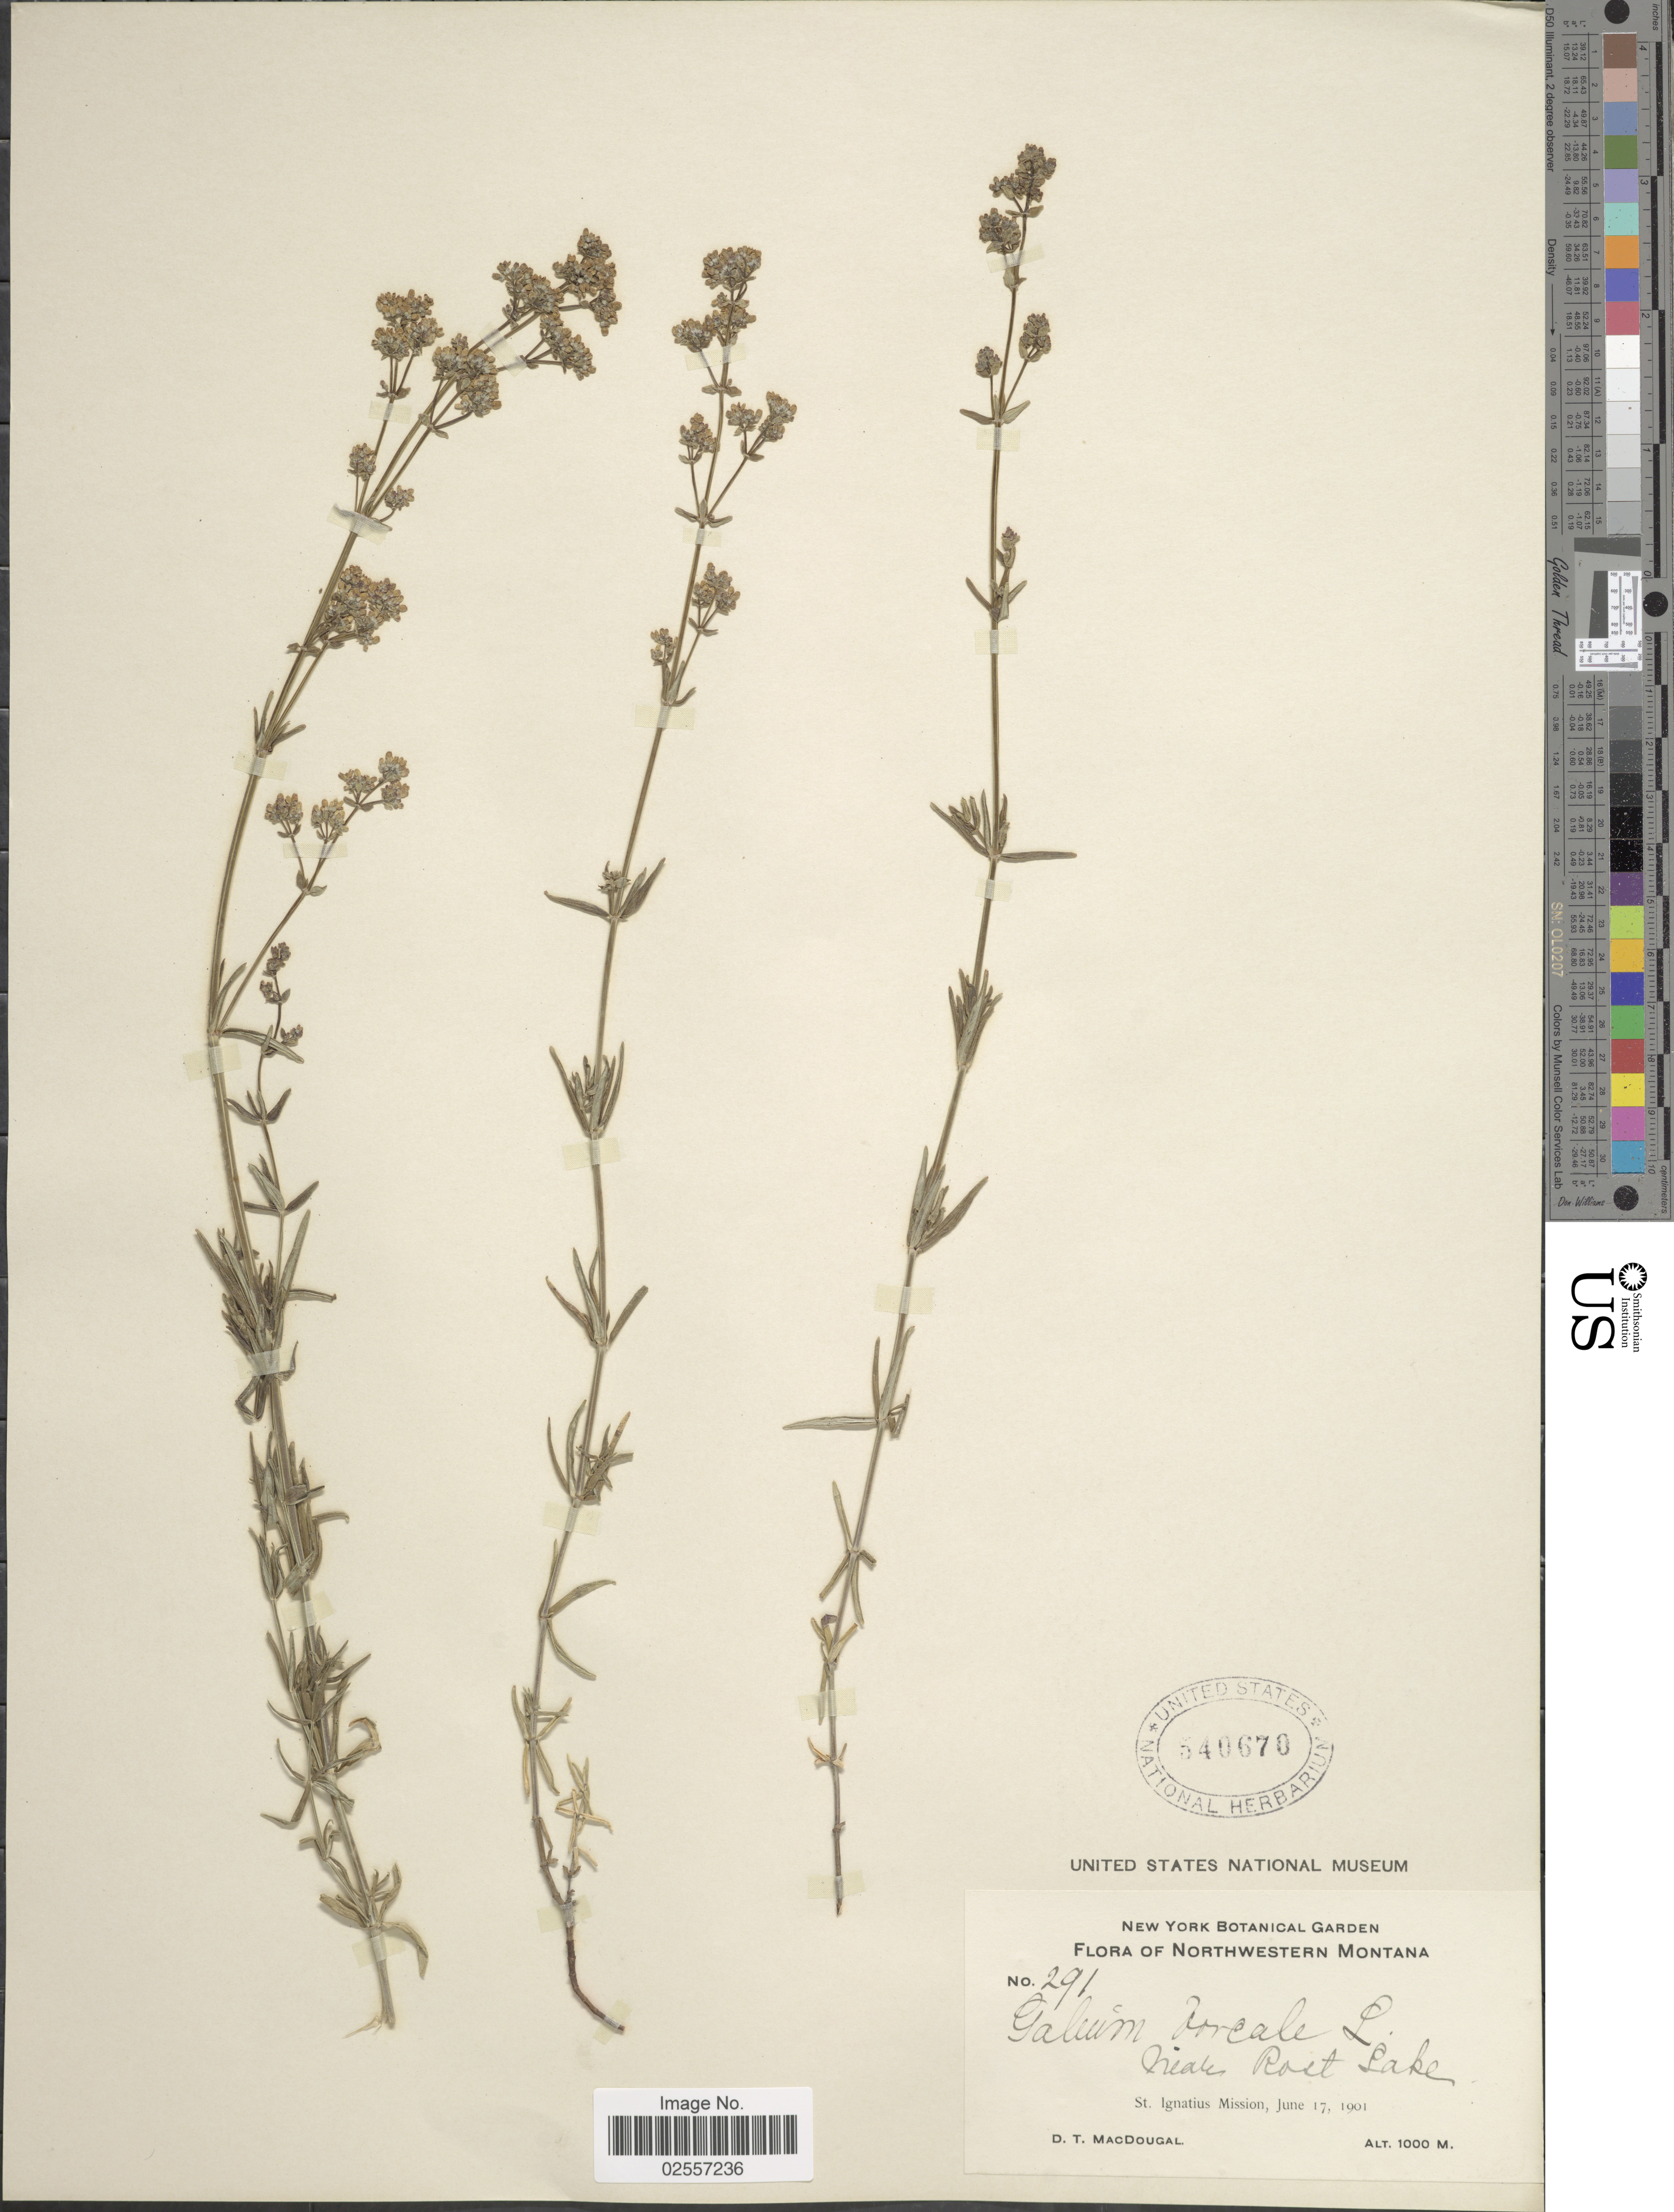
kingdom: Plantae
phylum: Tracheophyta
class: Magnoliopsida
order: Gentianales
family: Rubiaceae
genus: Galium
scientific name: Galium boreale L.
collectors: D. T. MacDougal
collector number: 291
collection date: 1901-06-17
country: United States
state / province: Montana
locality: Northwestern Montana. St. Ignatius Mission. Near Rost Lake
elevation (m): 1000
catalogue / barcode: US 540670